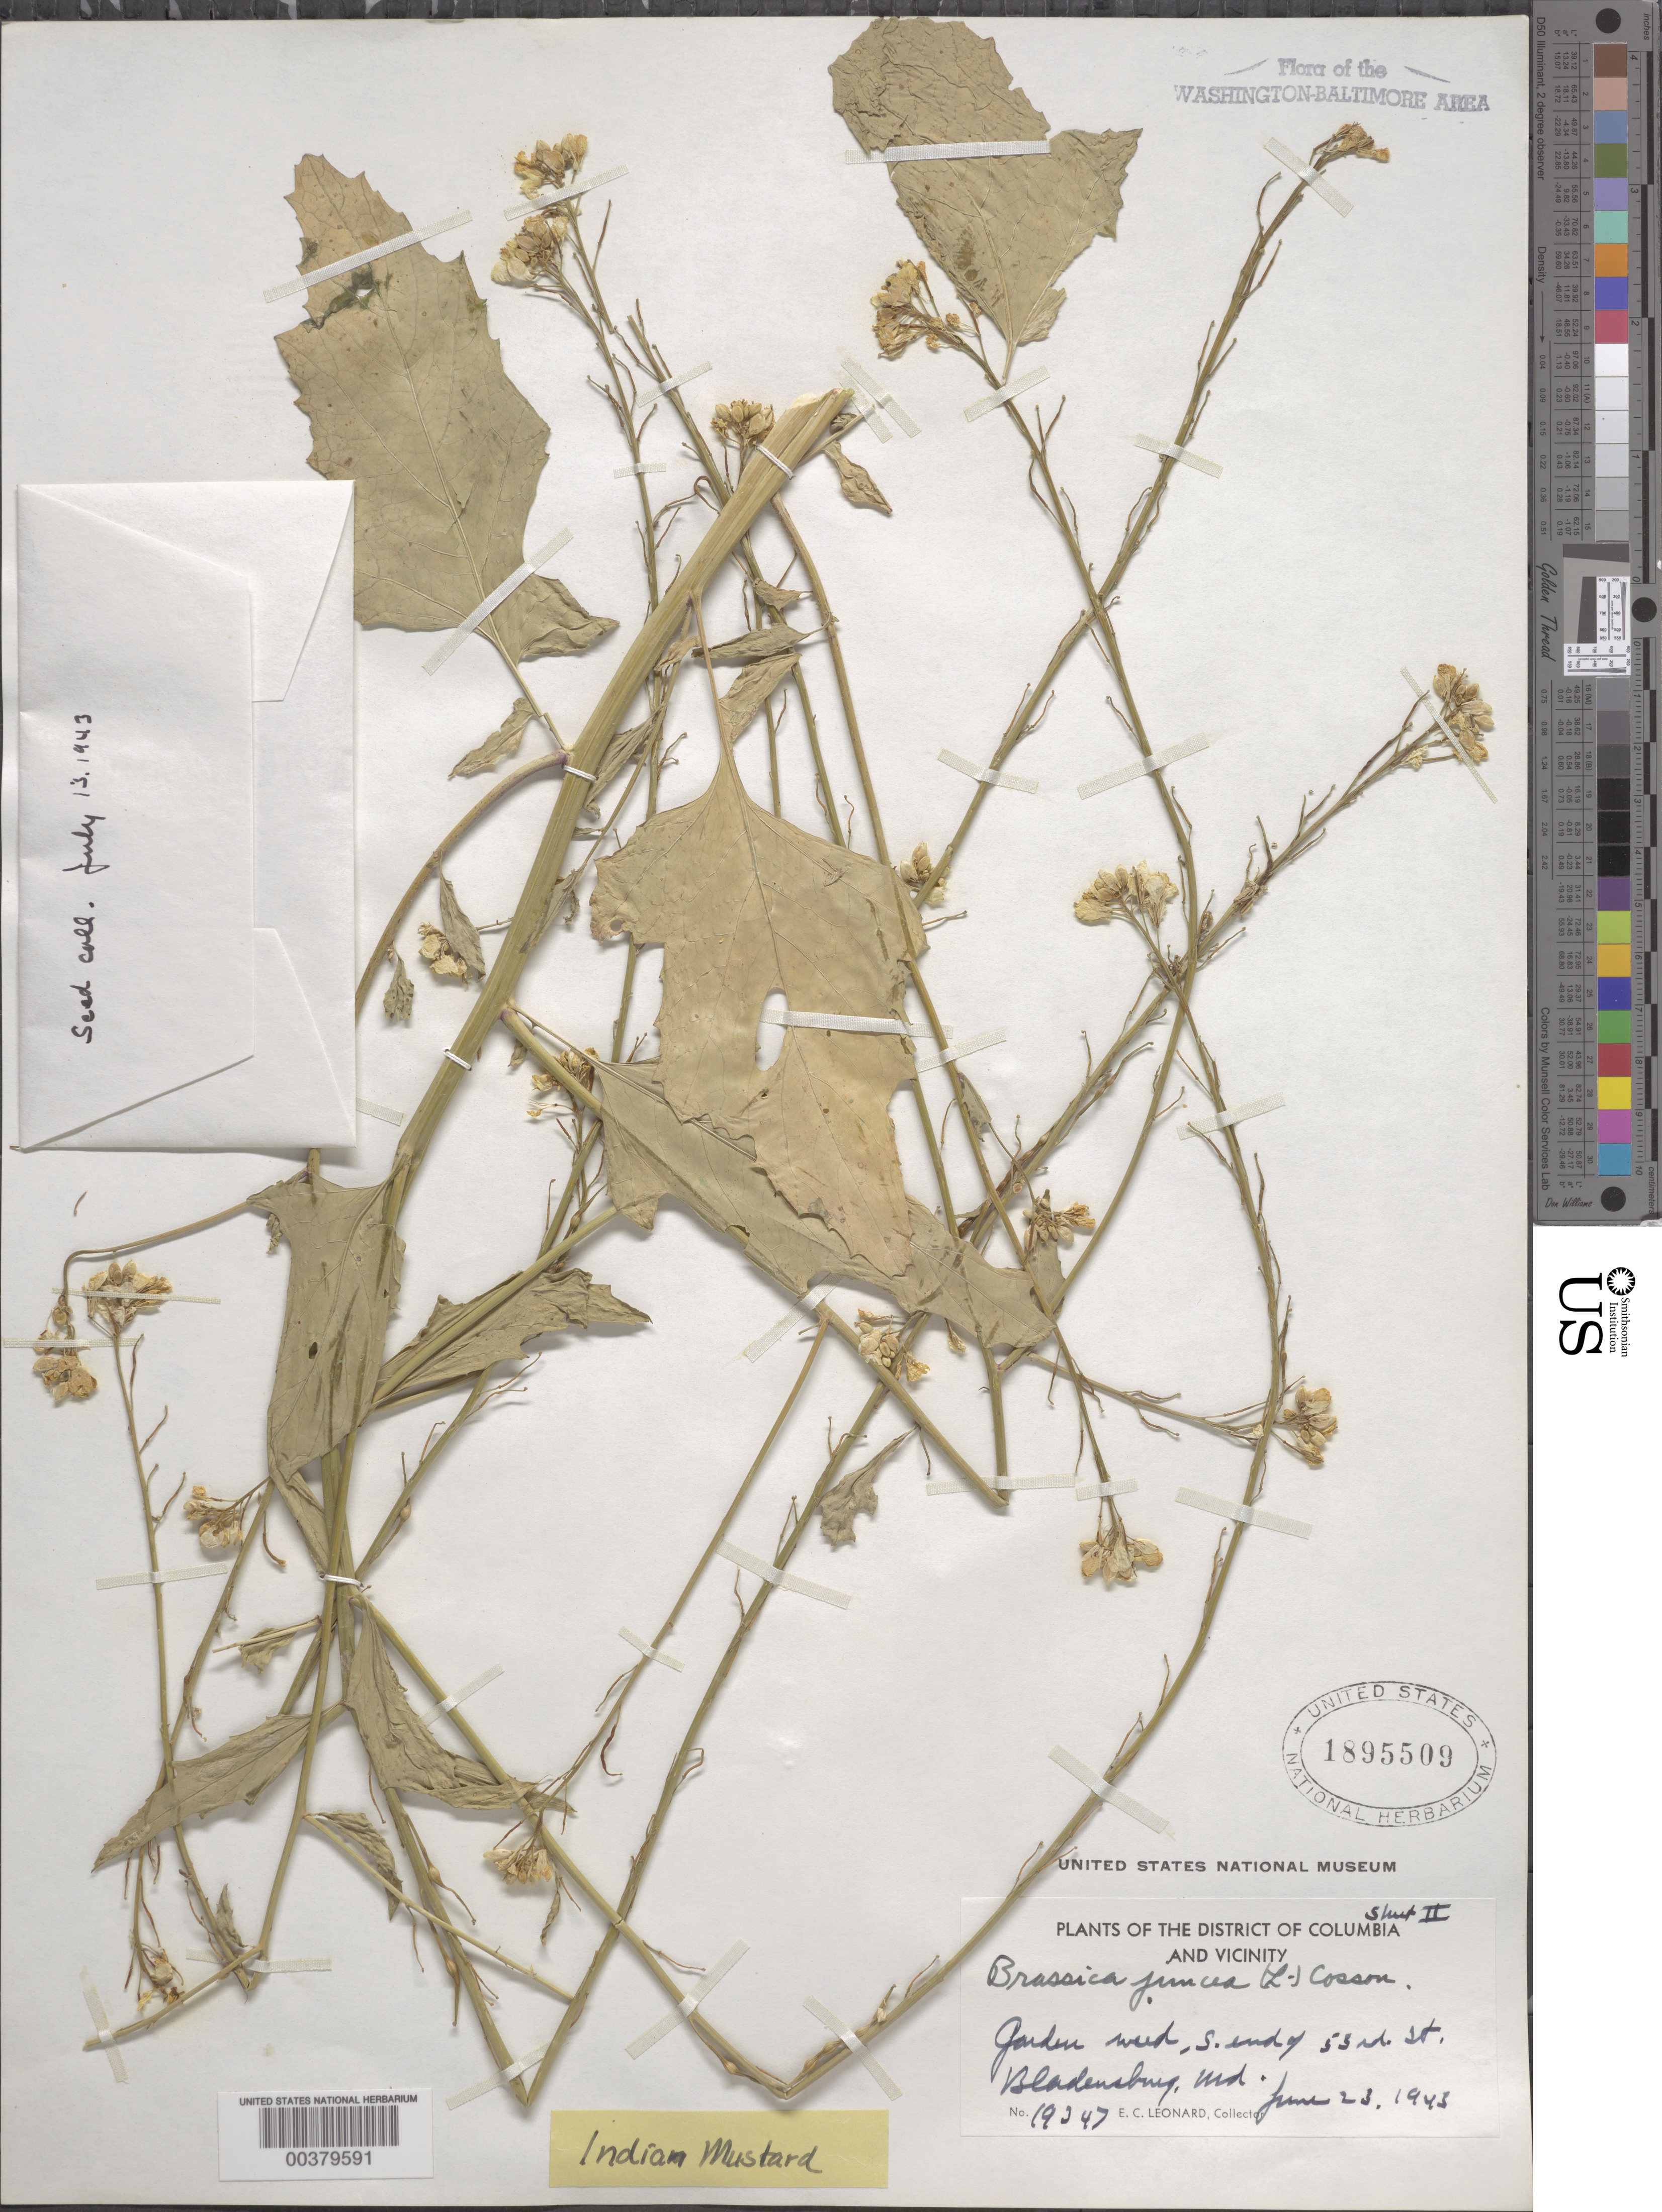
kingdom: Plantae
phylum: Tracheophyta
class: Magnoliopsida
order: Brassicales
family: Brassicaceae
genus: Brassica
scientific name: Brassica juncea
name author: (L.) Czern.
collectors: E. C. Leonard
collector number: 19347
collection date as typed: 23 Jun 1943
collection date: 1943-06-23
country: United States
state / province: Maryland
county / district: Prince George's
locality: Bladensburg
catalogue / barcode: US 1895509